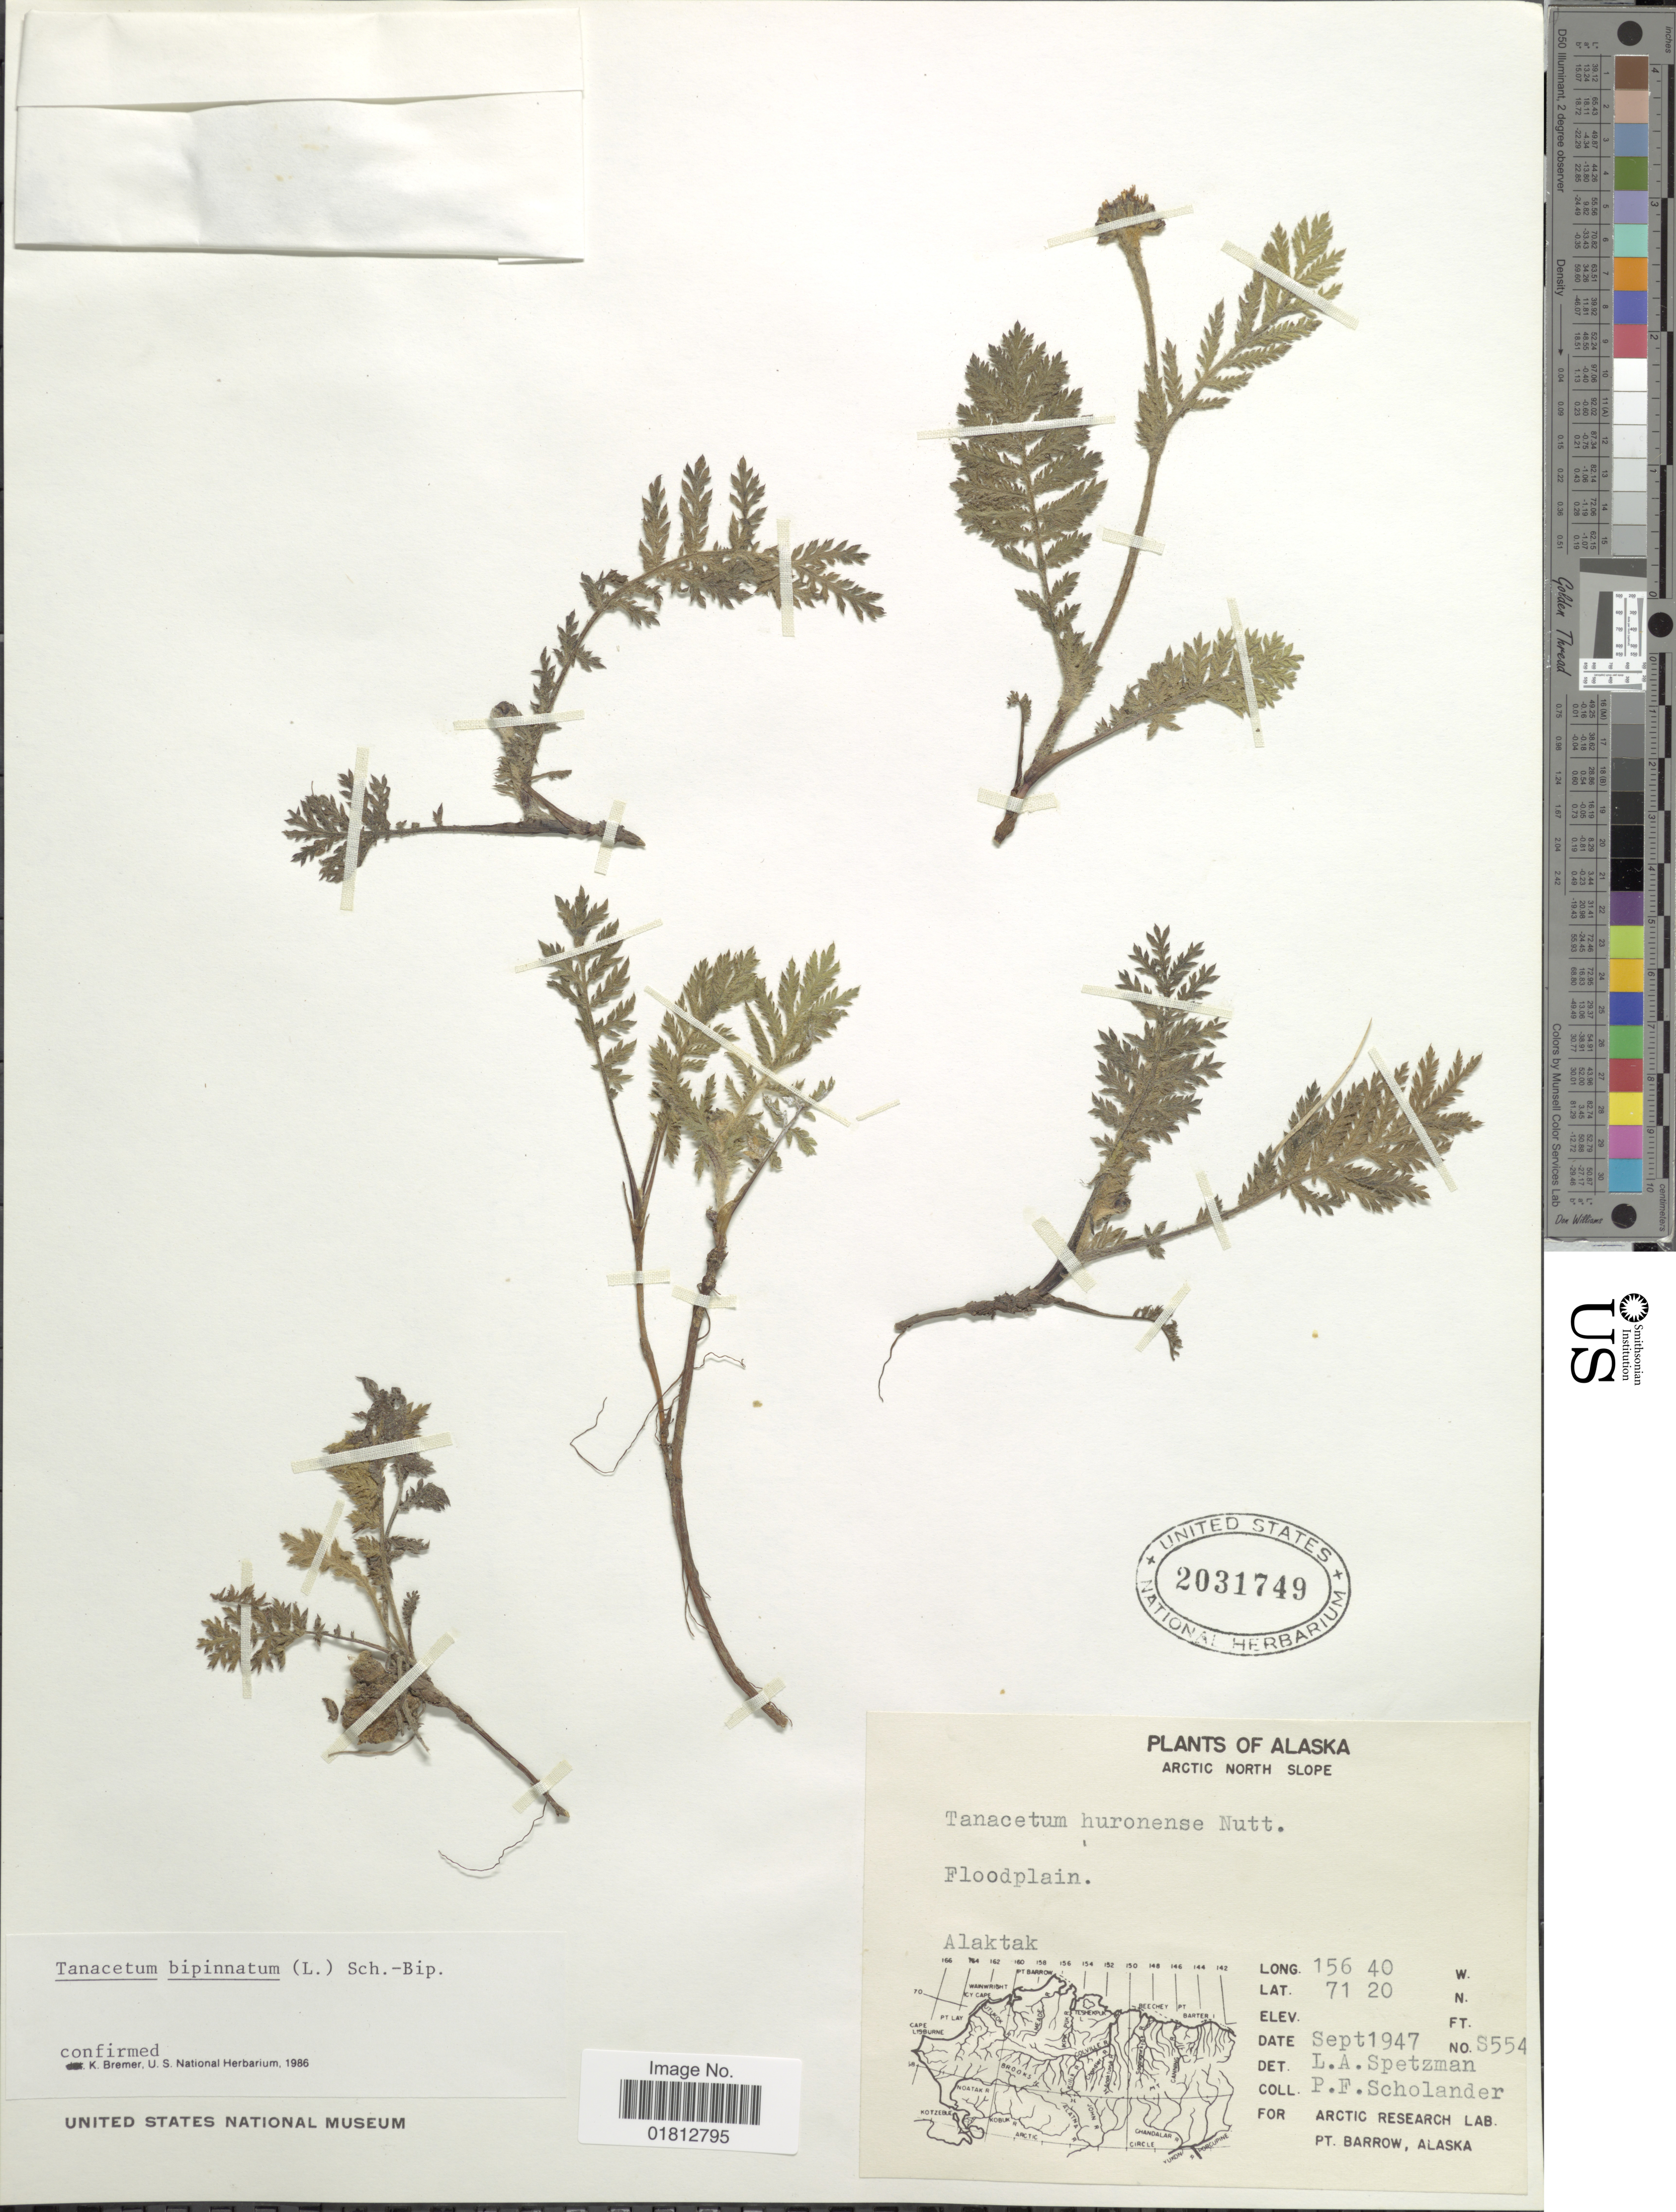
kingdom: Plantae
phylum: Tracheophyta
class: Magnoliopsida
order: Asterales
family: Asteraceae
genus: Tanacetum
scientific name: Tanacetum bipinnatum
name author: (L.) Sch. Bip.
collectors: P. Scholander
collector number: S554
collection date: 1947-09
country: United States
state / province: Alaska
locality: Arctic North Slope, Floodplain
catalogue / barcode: US 2031749